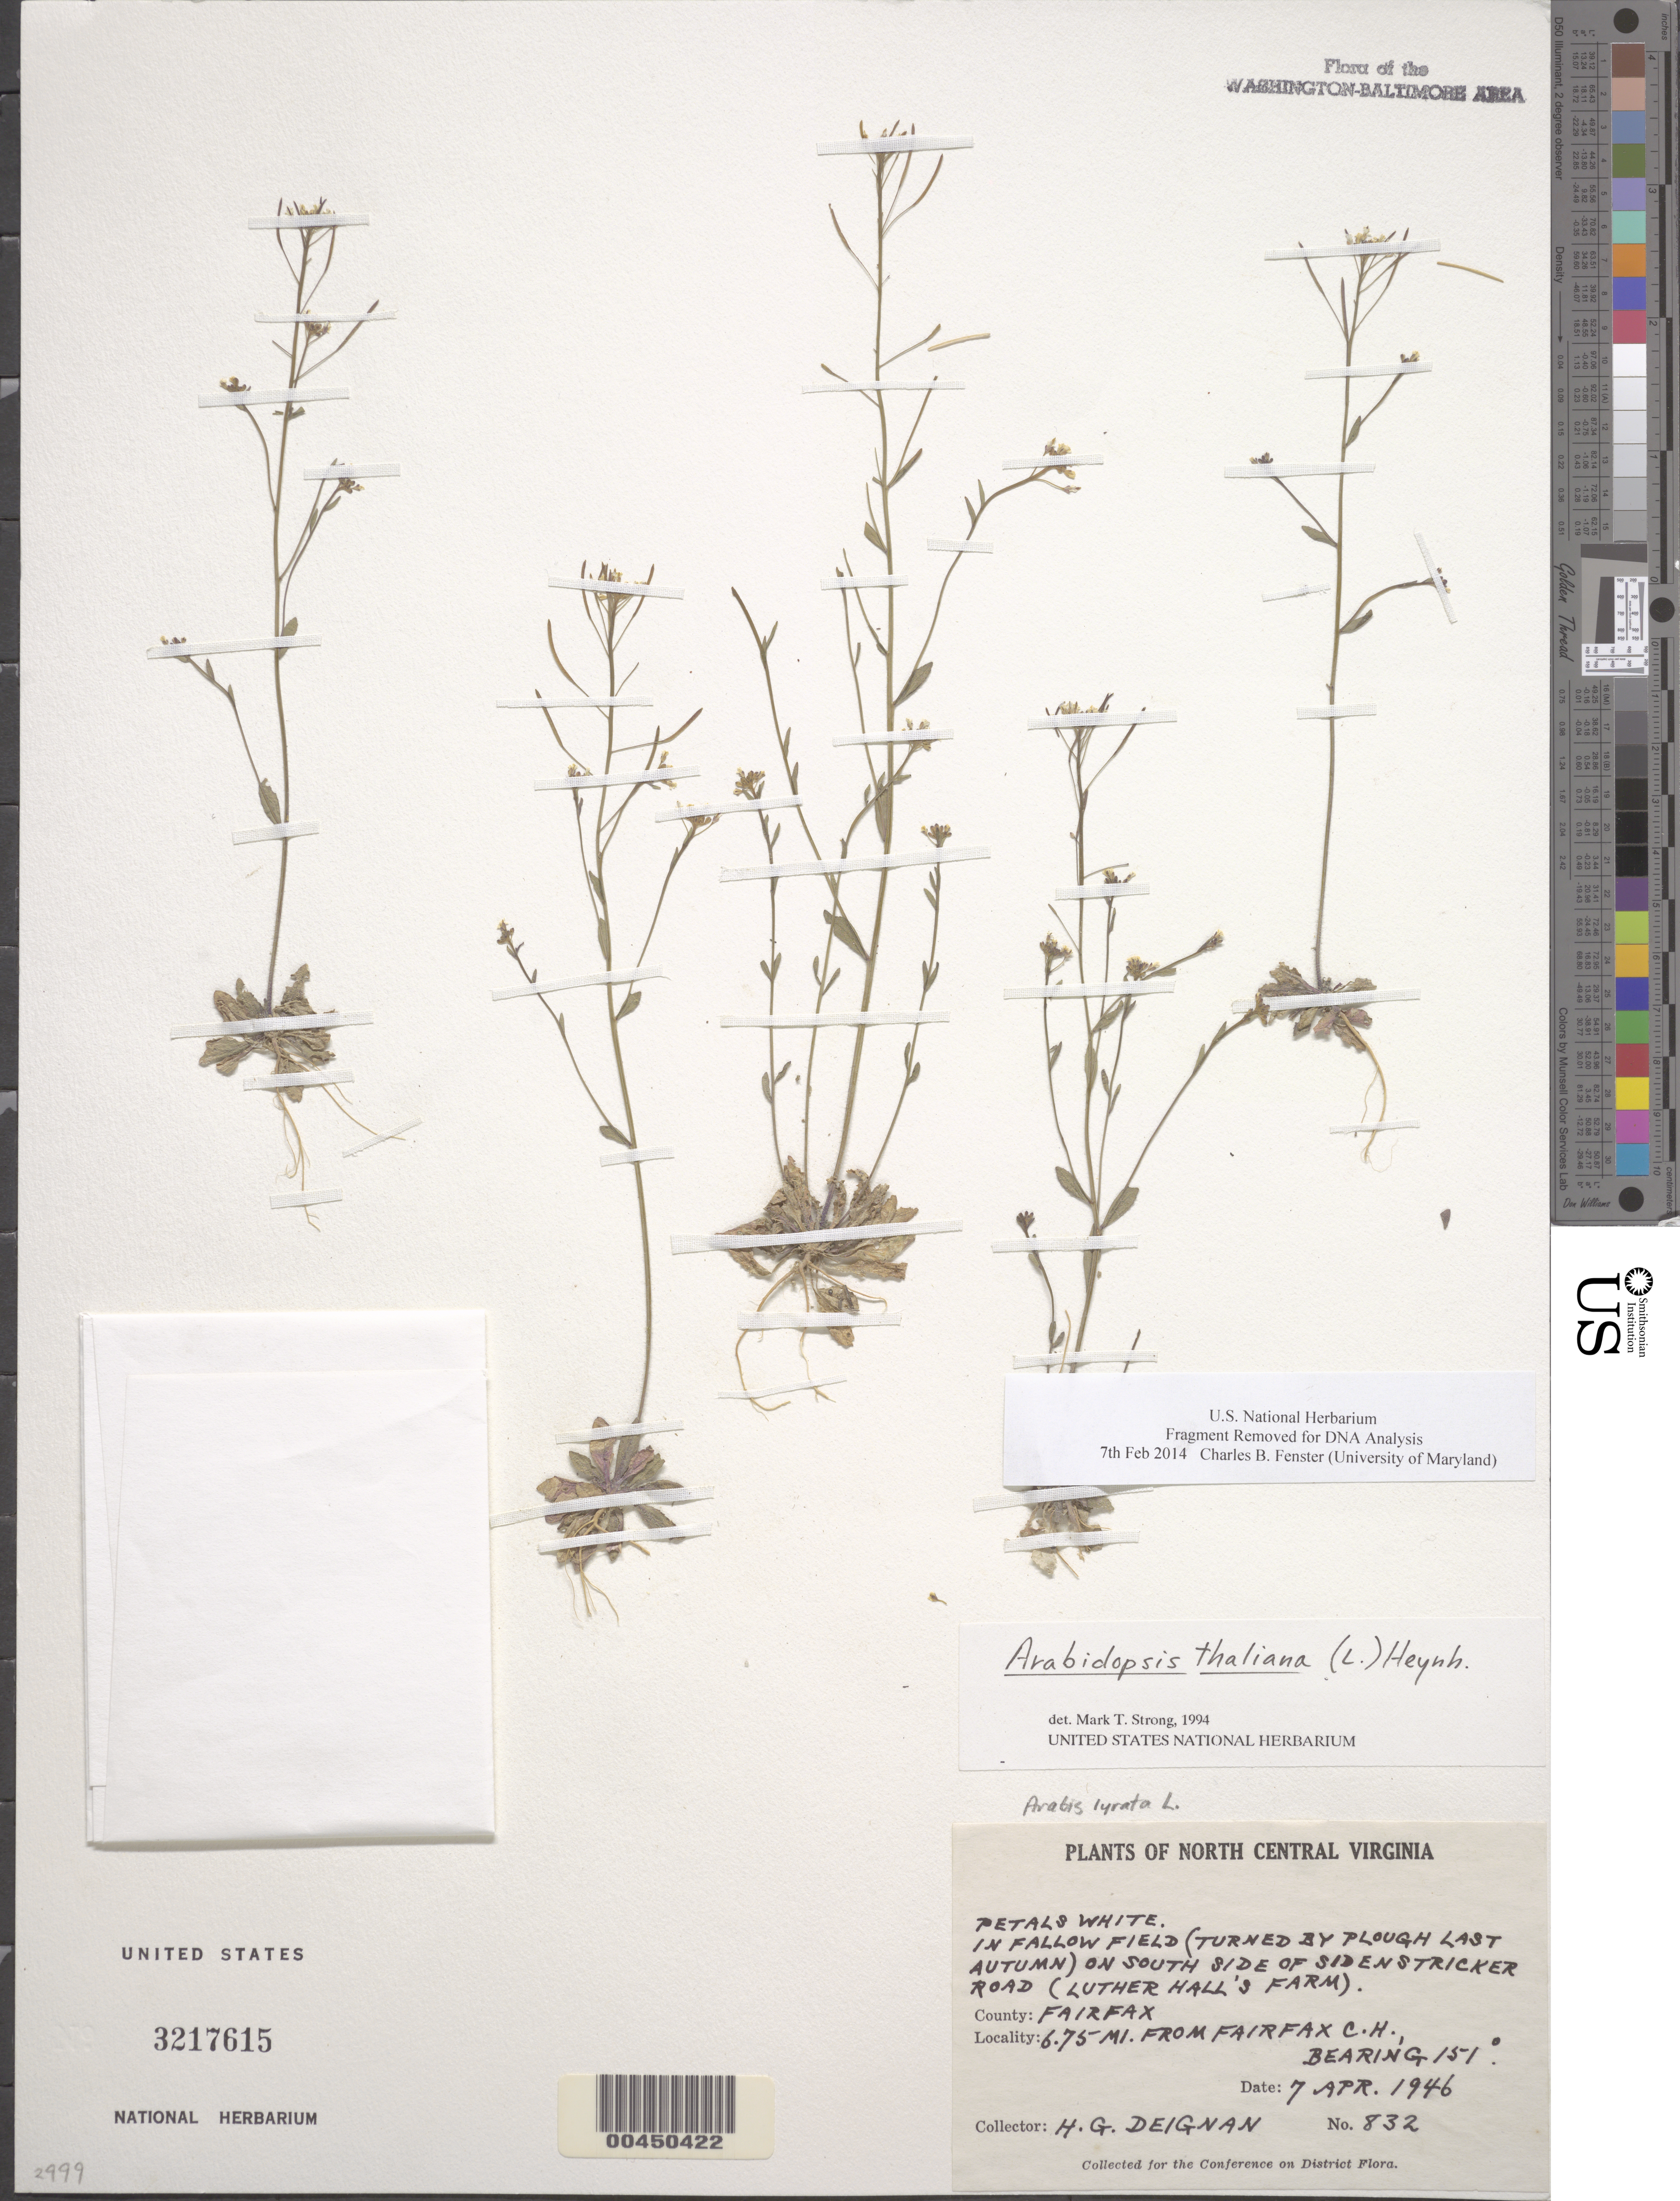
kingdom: Plantae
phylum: Tracheophyta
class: Magnoliopsida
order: Brassicales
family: Brassicaceae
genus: Arabidopsis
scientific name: Arabidopsis thaliana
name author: (L.) Heynh.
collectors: H. Deignan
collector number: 832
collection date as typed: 07 Apr 1946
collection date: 1946-04-07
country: United States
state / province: Virginia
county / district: Fairfax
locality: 6.75 mi. from Fairfax Court House, Luther Hall's Farm, S side of Sidenstricker Road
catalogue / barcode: US 3217615